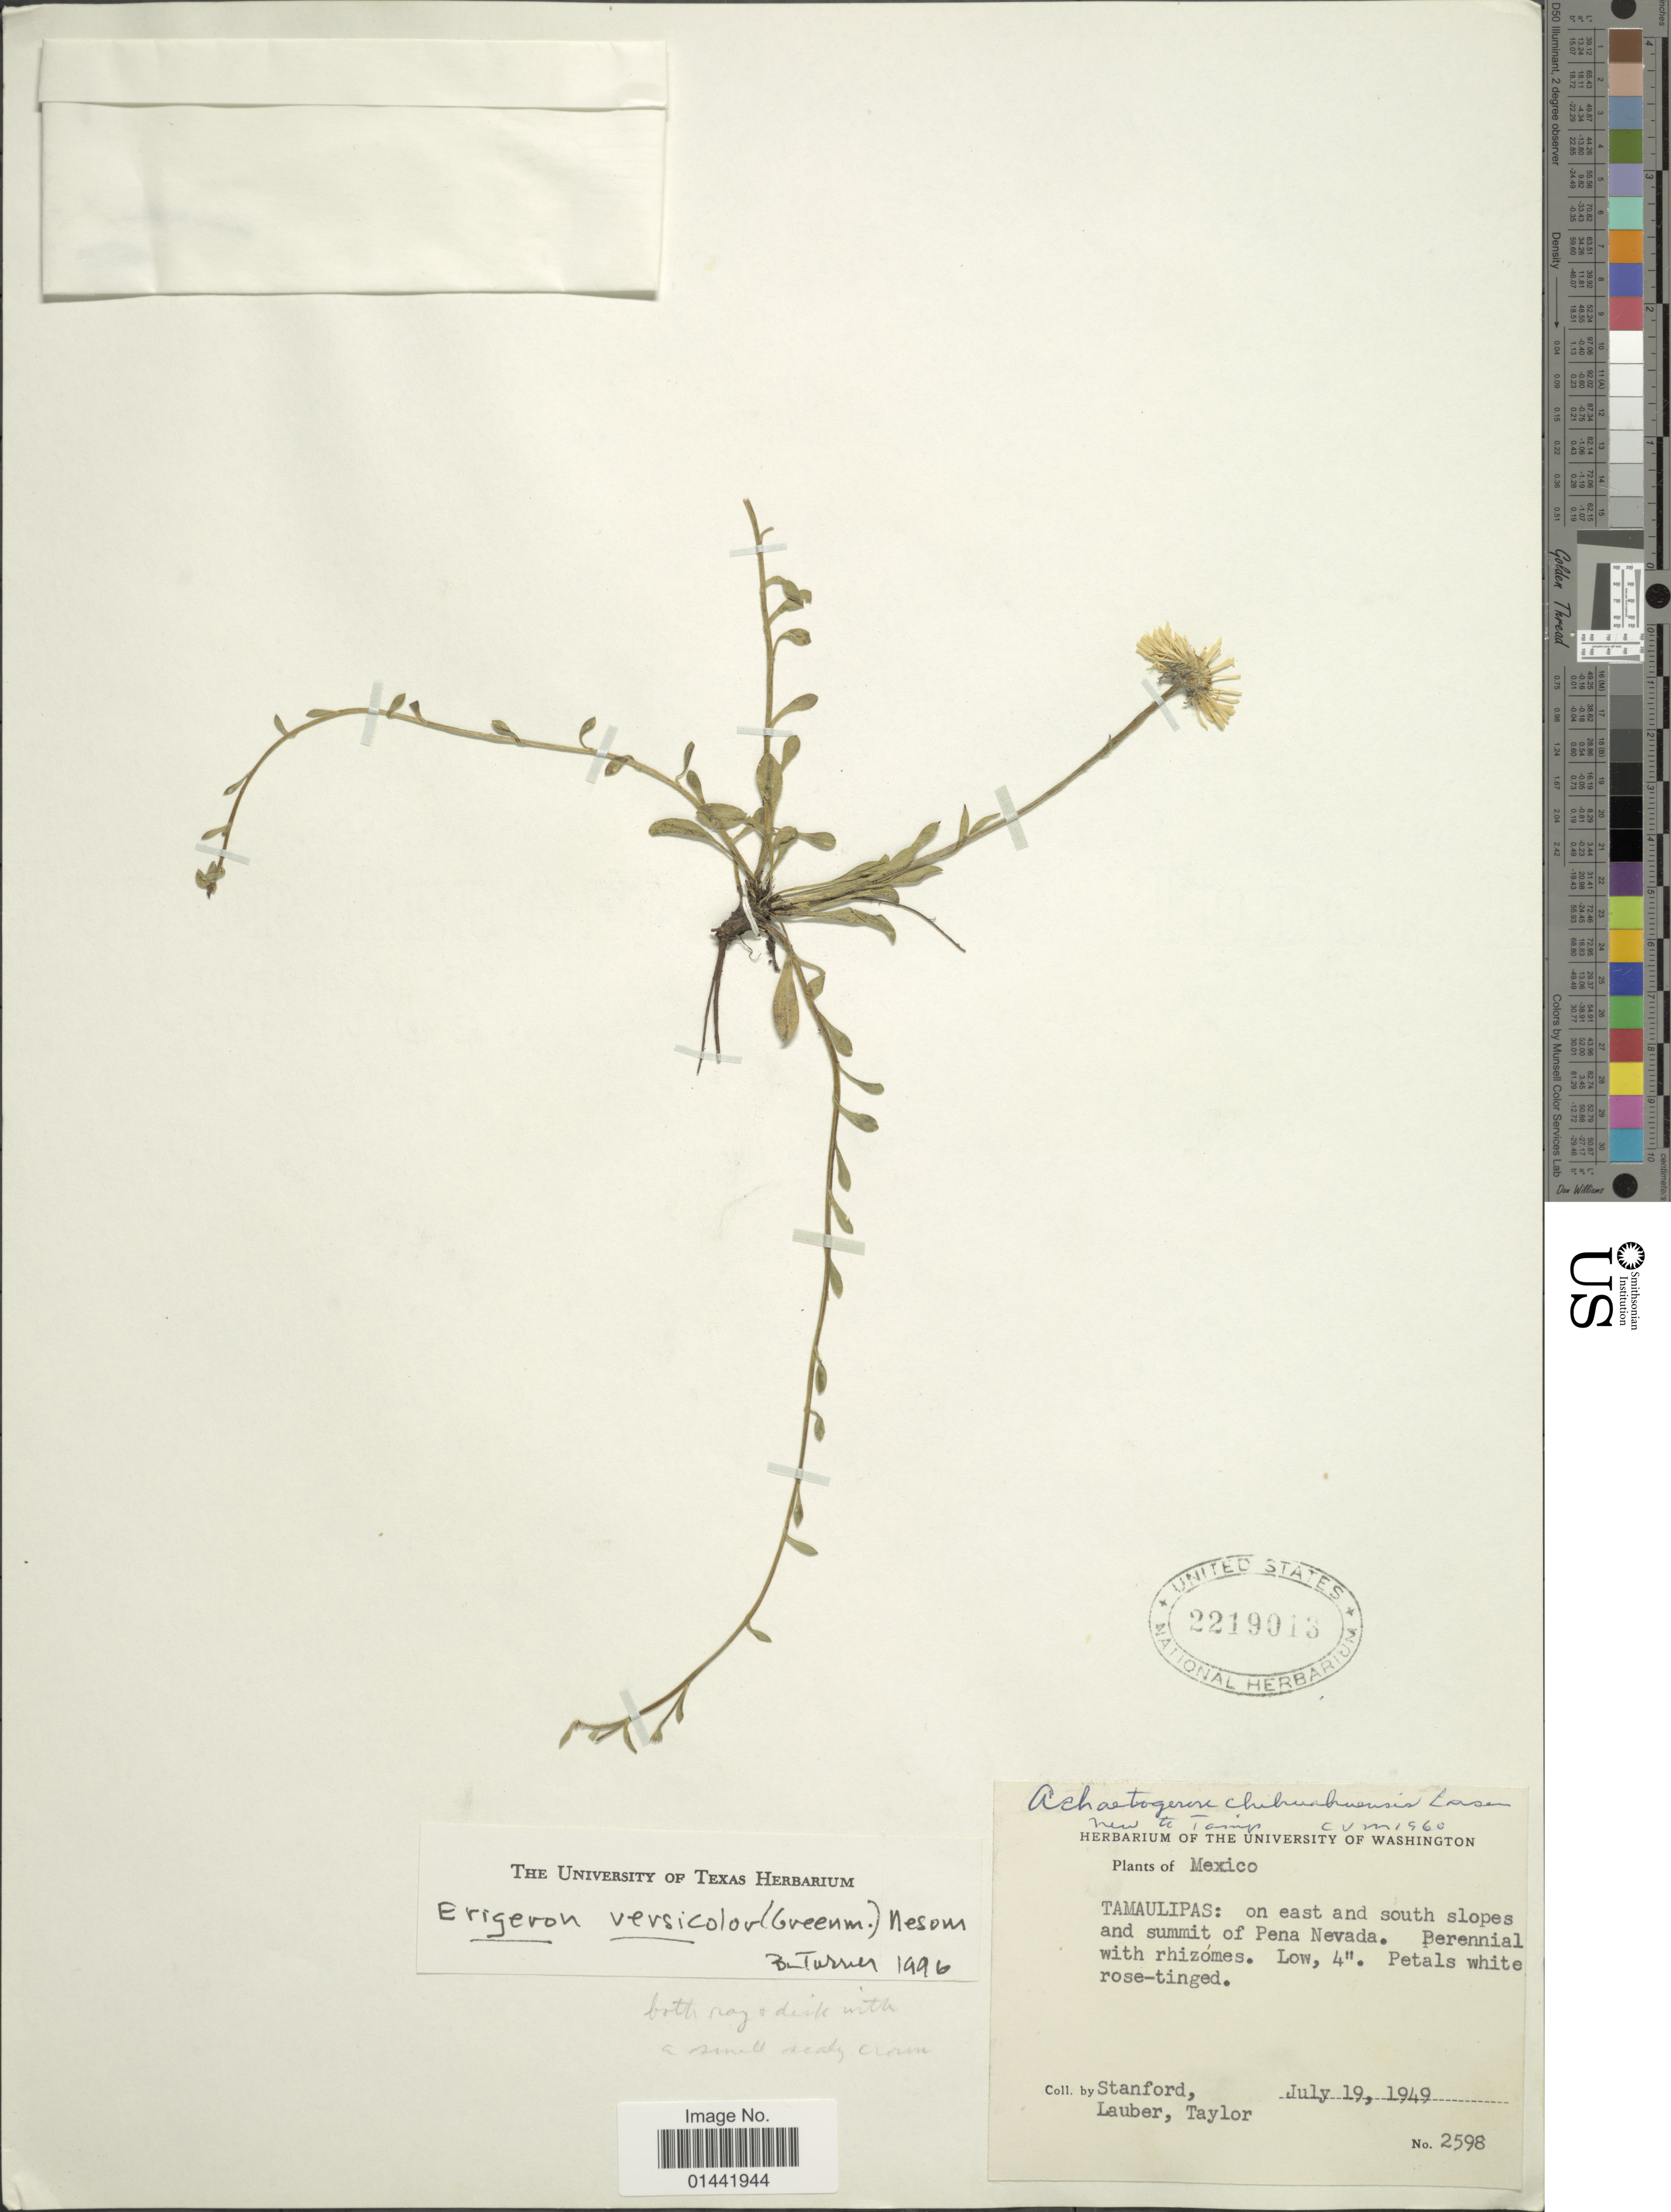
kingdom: Plantae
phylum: Tracheophyta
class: Magnoliopsida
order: Asterales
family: Asteraceae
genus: Erigeron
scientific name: Erigeron versicolor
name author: (Greenm.) G.L. Nesom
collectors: -. Stanford, Lauber, -- & -- Taylor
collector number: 2598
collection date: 1949-07-19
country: Mexico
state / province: Tamaulipas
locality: On east and south slopes and summit of Pena Nevada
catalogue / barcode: US 2219013